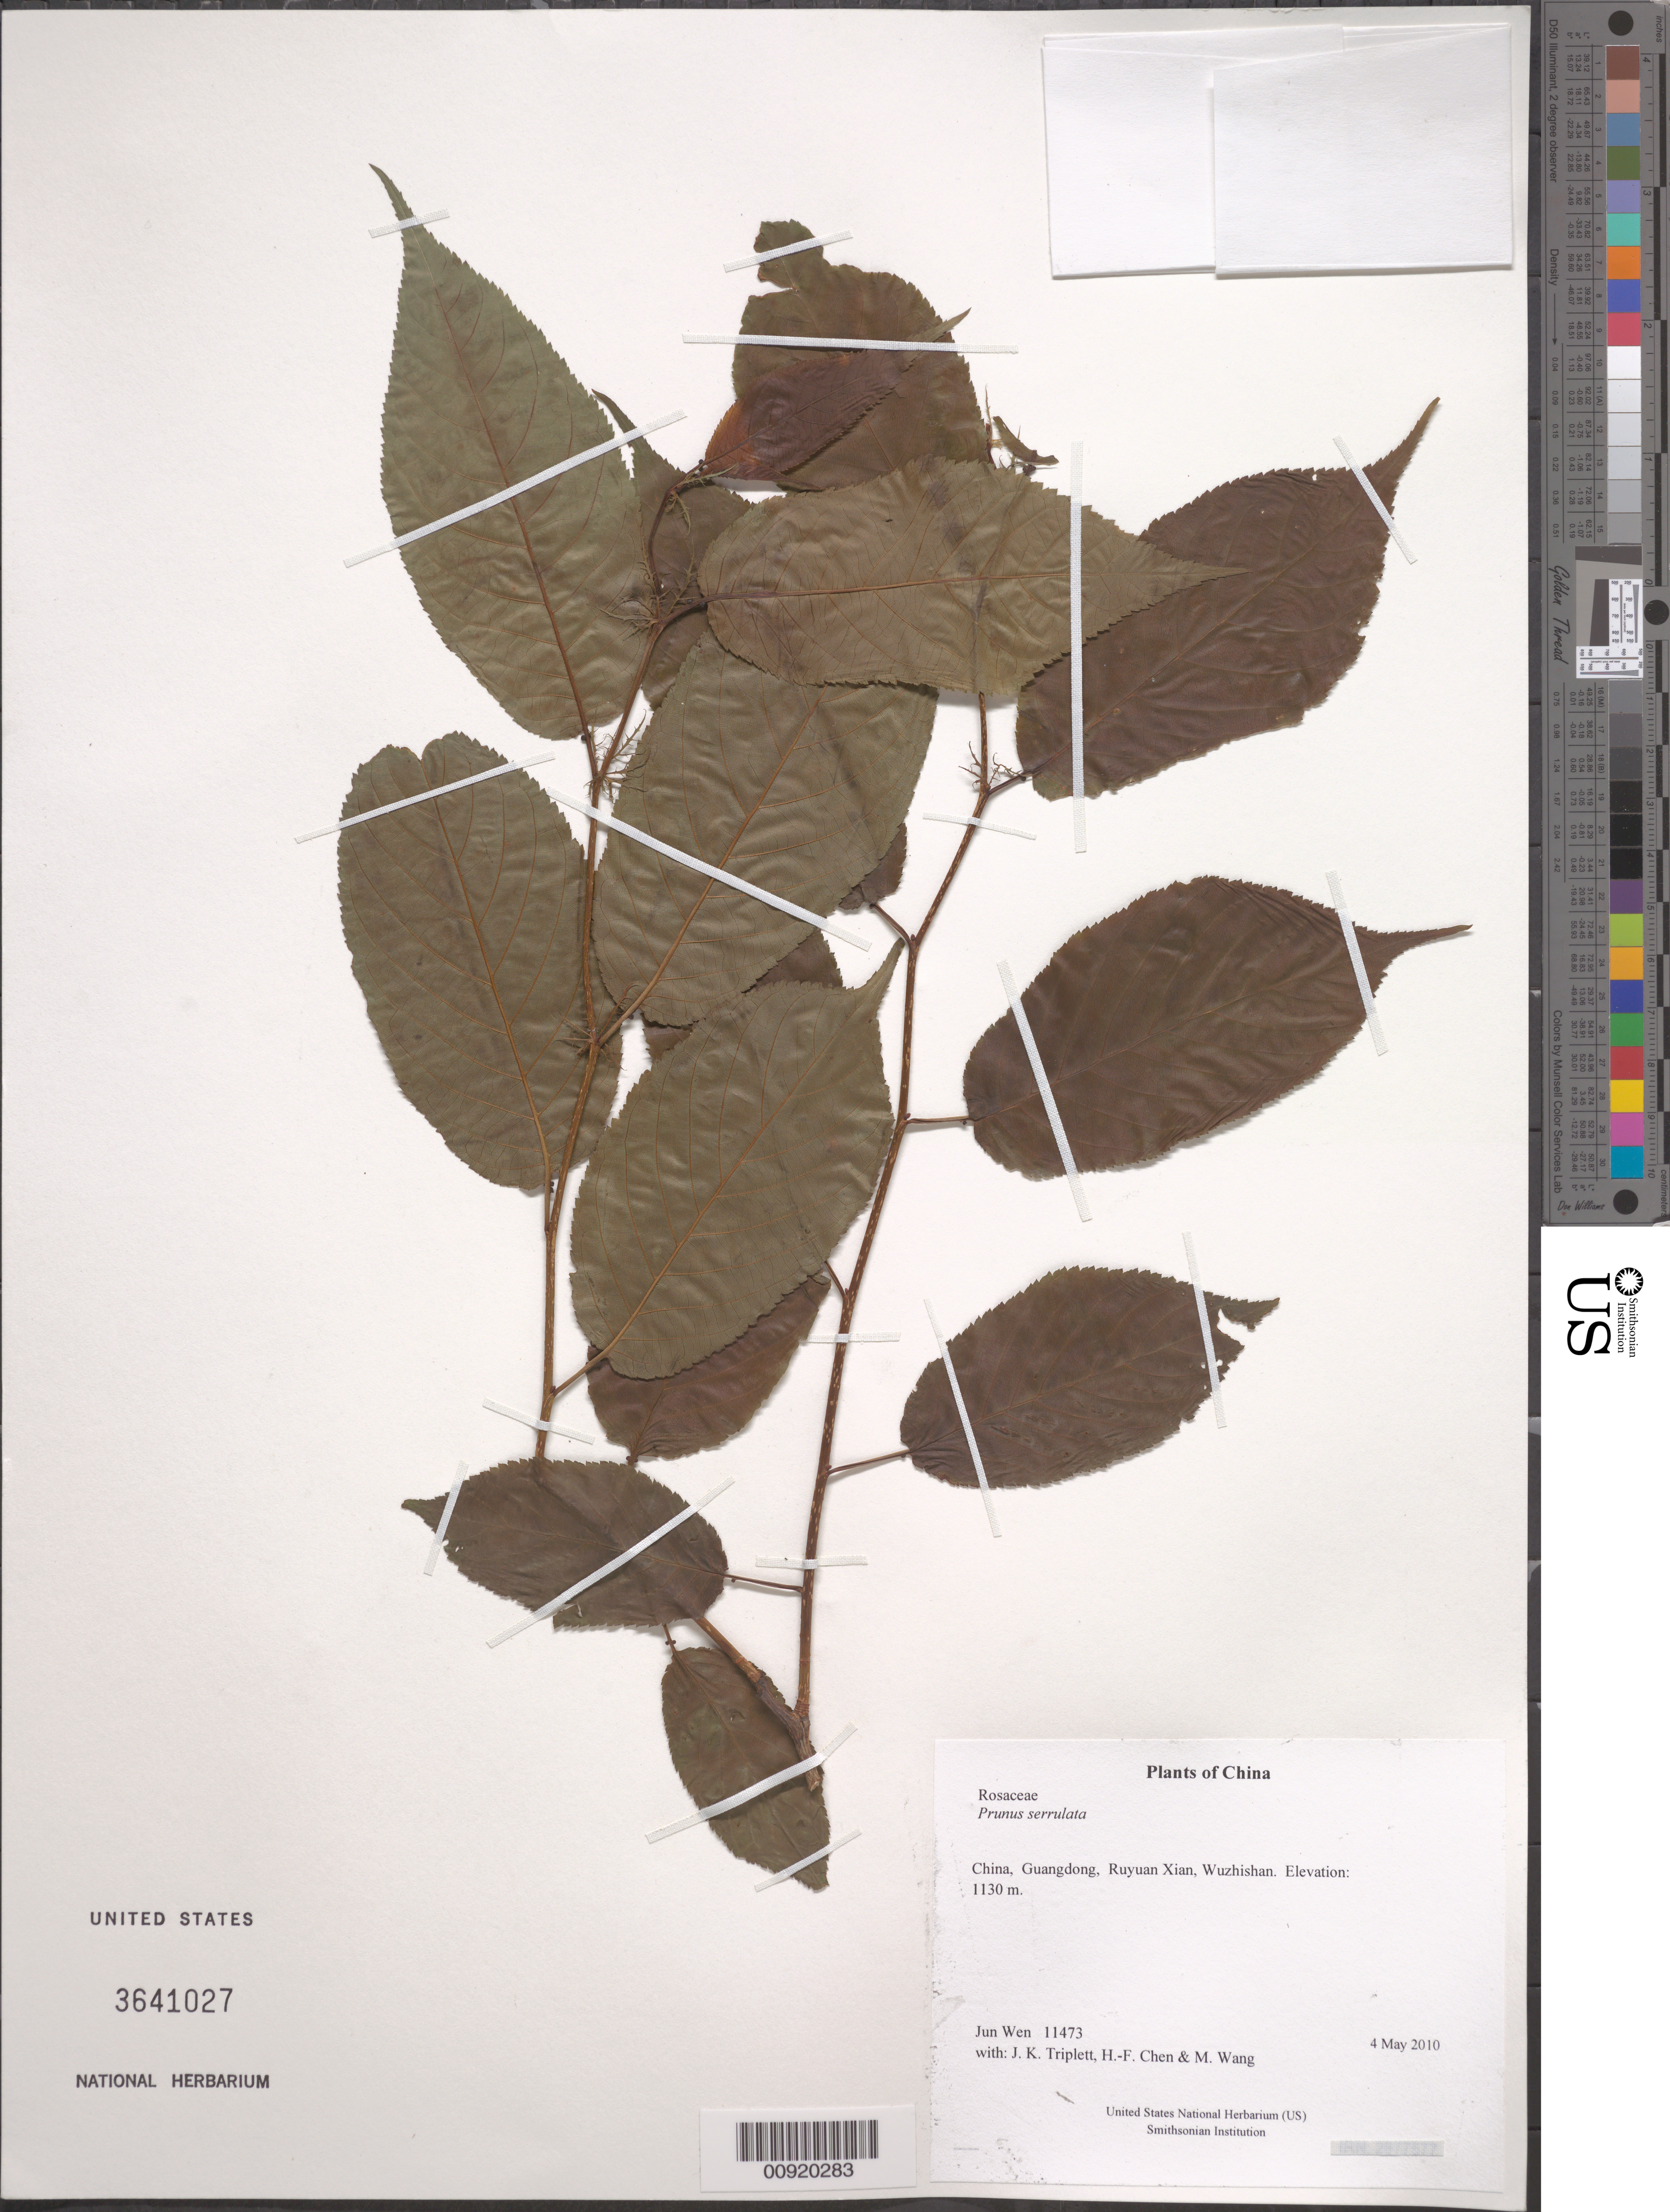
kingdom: Plantae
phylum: Tracheophyta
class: Magnoliopsida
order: Rosales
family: Rosaceae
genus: Prunus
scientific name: Prunus serrulata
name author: Lindl.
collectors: J. Wen, J. K. Triplett, H.-F. Chen & M. Wang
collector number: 11473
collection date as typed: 4 May 2010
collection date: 2010-05-04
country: China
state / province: Guangdong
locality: Ruyuan Xian, Wuzhishan.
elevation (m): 1130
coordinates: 24 56.085 N, 113 00.416 E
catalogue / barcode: US 3641027